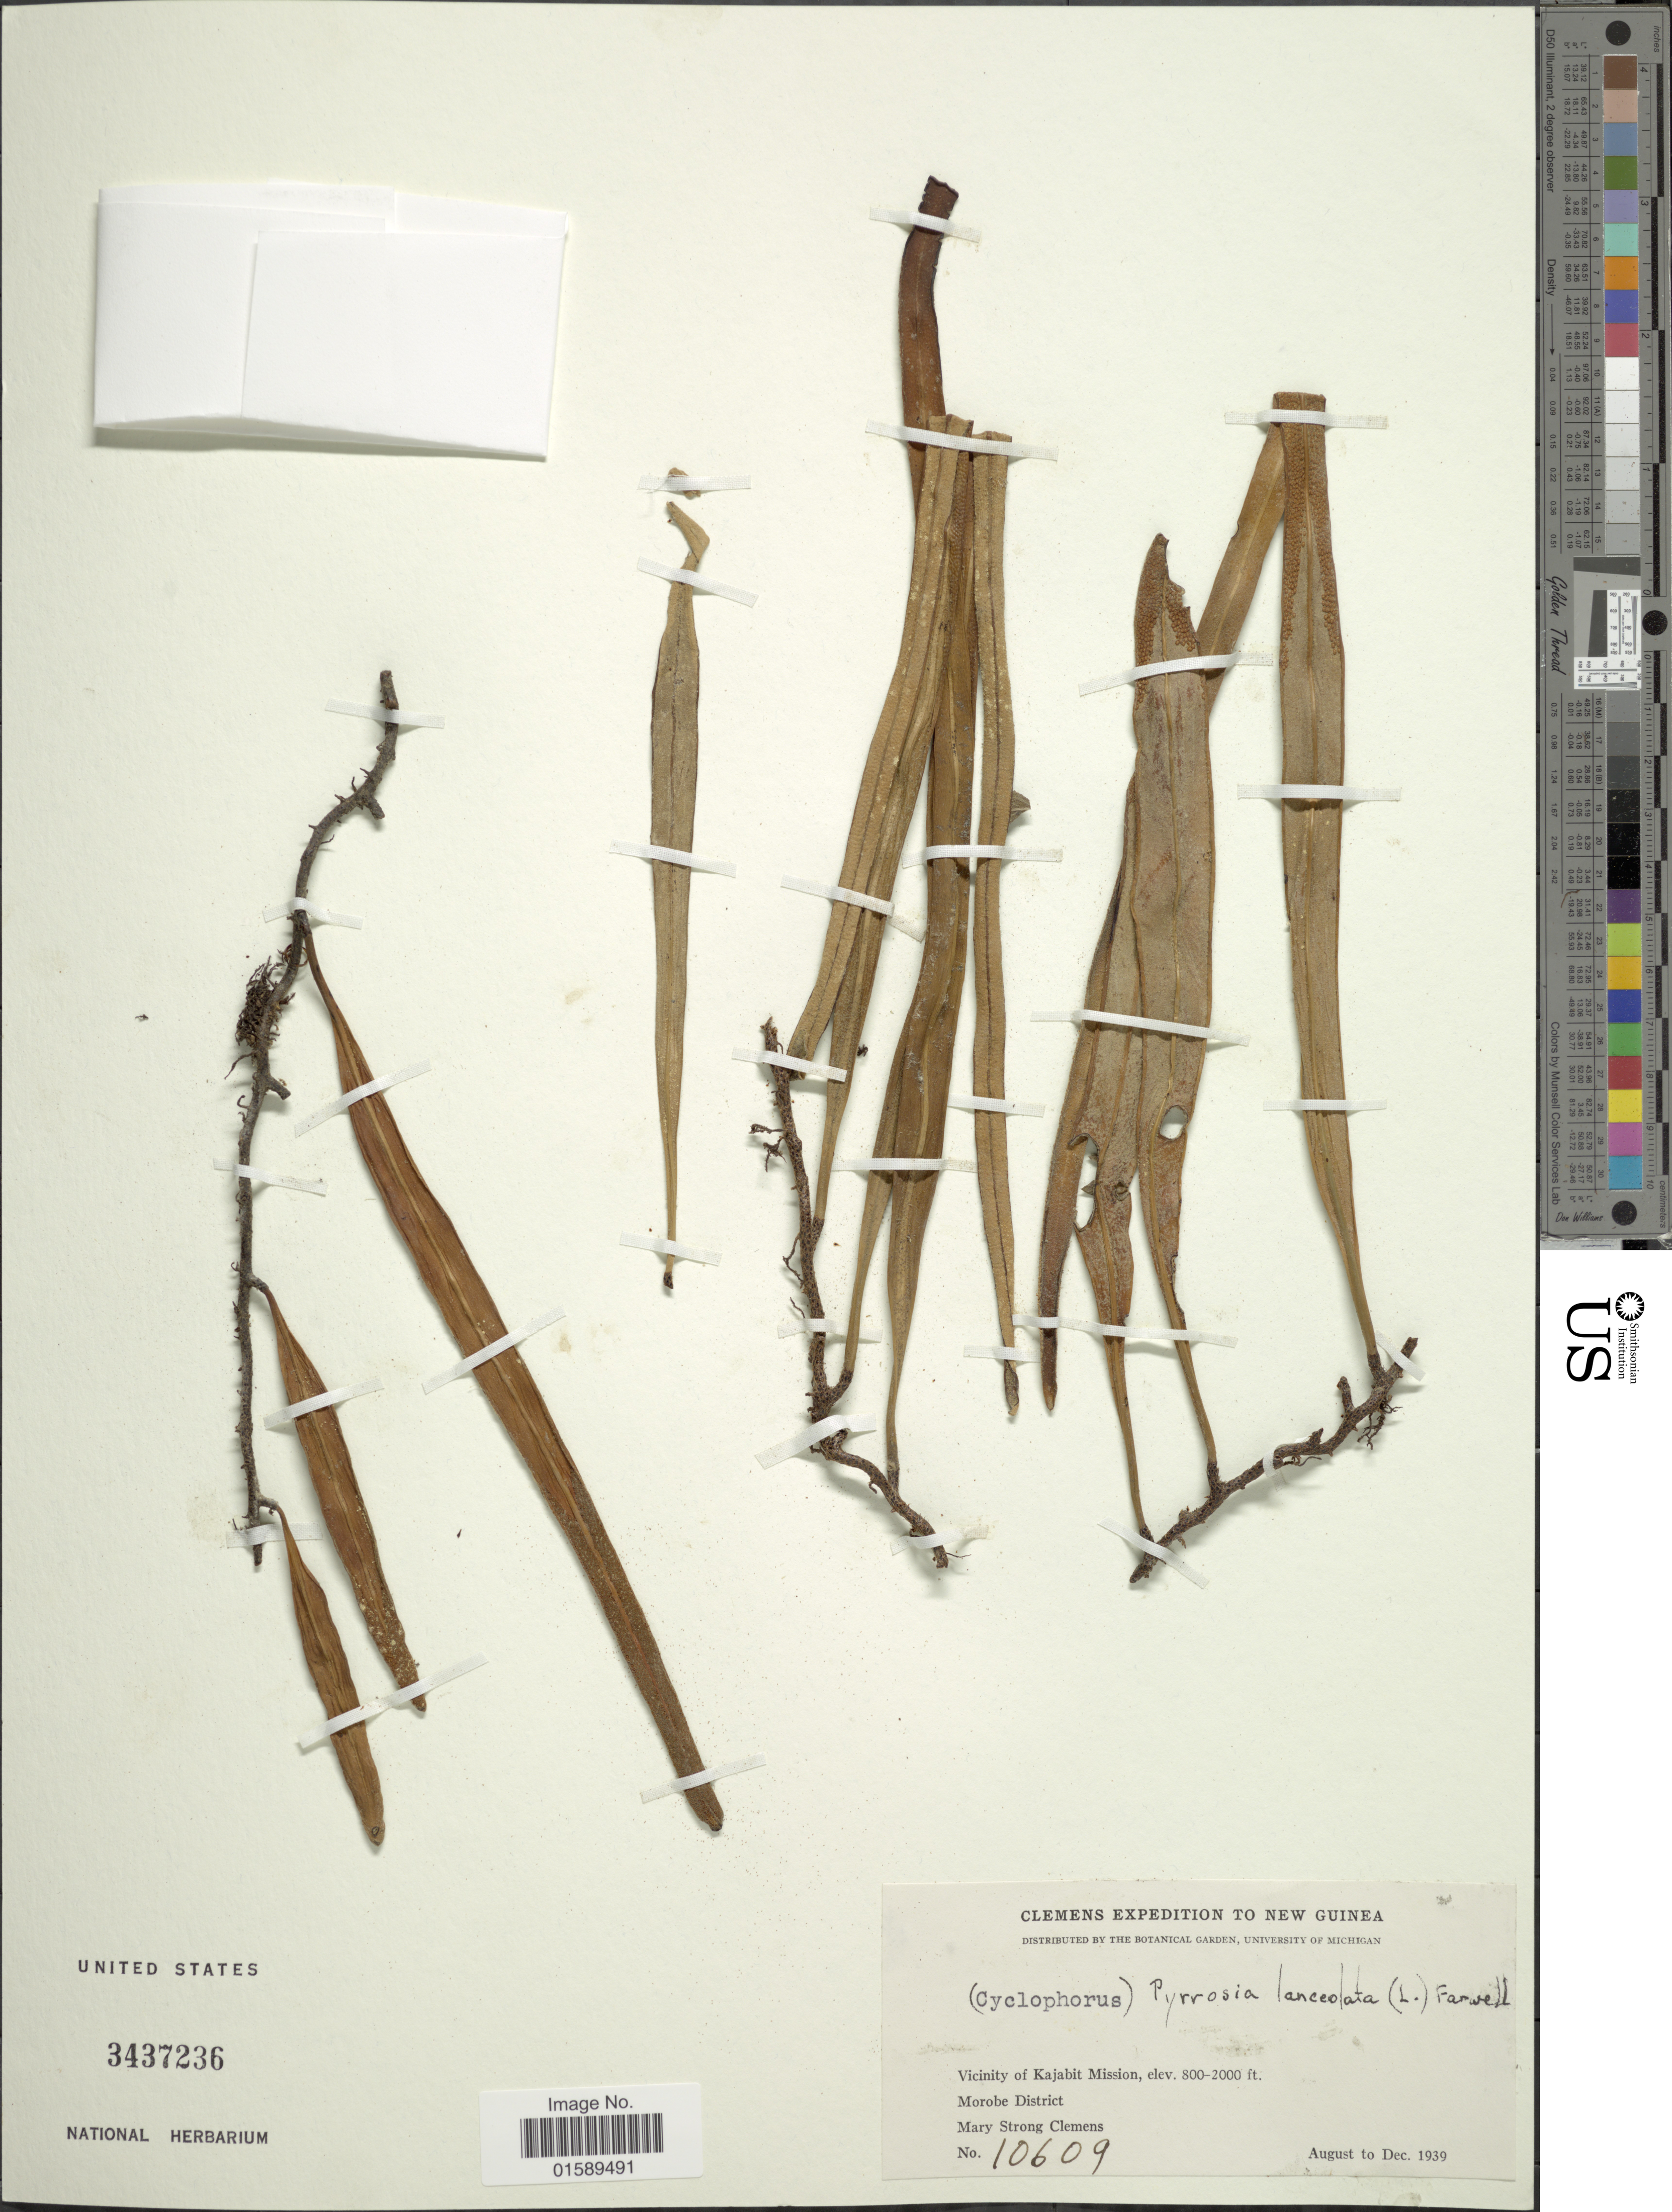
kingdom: Plantae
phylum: Tracheophyta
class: Polypodiopsida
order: Polypodiales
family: Polypodiaceae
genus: Pyrrosia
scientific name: Pyrrosia lanceolata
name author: (L.) Farw.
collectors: M. S. Clemens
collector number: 10609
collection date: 1939-08/1939-12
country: Papua New Guinea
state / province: Morobe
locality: New Guinea, Vicinity of Kajabit Mission, Morobe District.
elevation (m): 244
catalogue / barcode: US 3437236